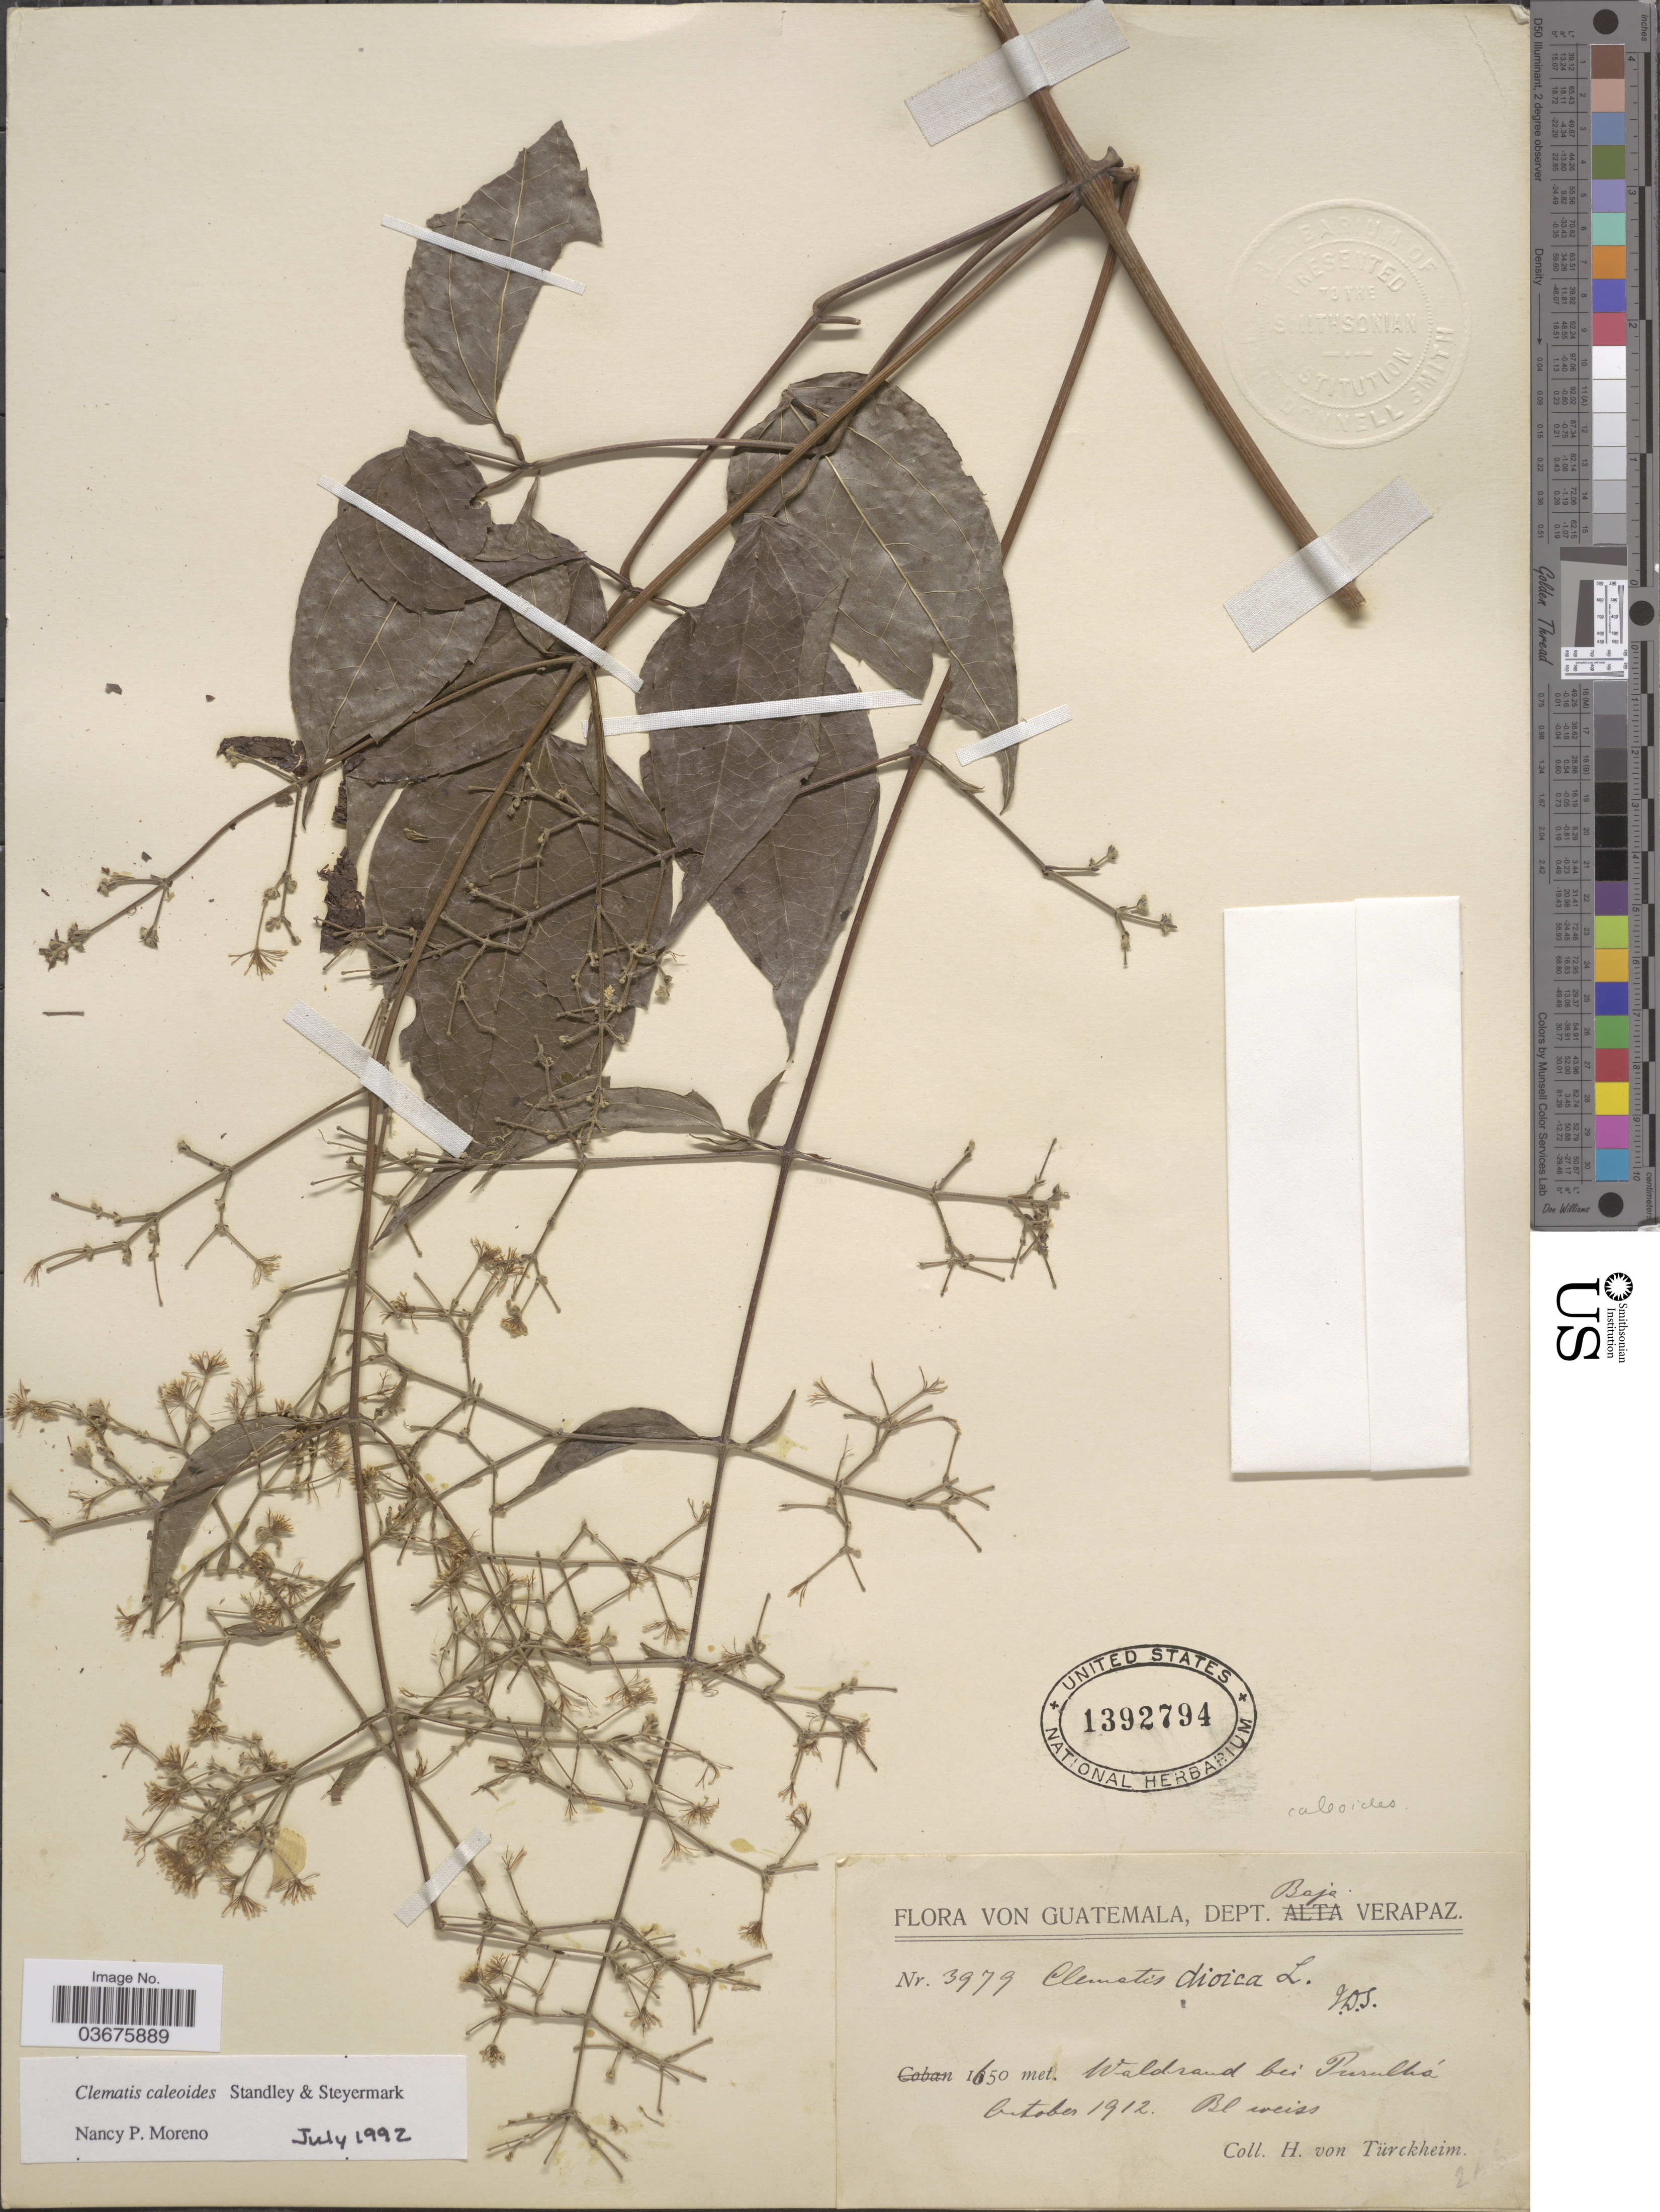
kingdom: Plantae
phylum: Tracheophyta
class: Magnoliopsida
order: Ranunculales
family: Ranunculaceae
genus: Clematis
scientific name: Clematis caleoides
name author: Standl. & Steyerm.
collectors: H. von Türckheim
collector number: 3979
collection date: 1912-10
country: Guatemala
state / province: Baja Verapaz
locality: Waldrand bei Purulhá [edge of the woods at Purulhá]. Dept. Baja Verapaz.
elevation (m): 1650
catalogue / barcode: US 1392794